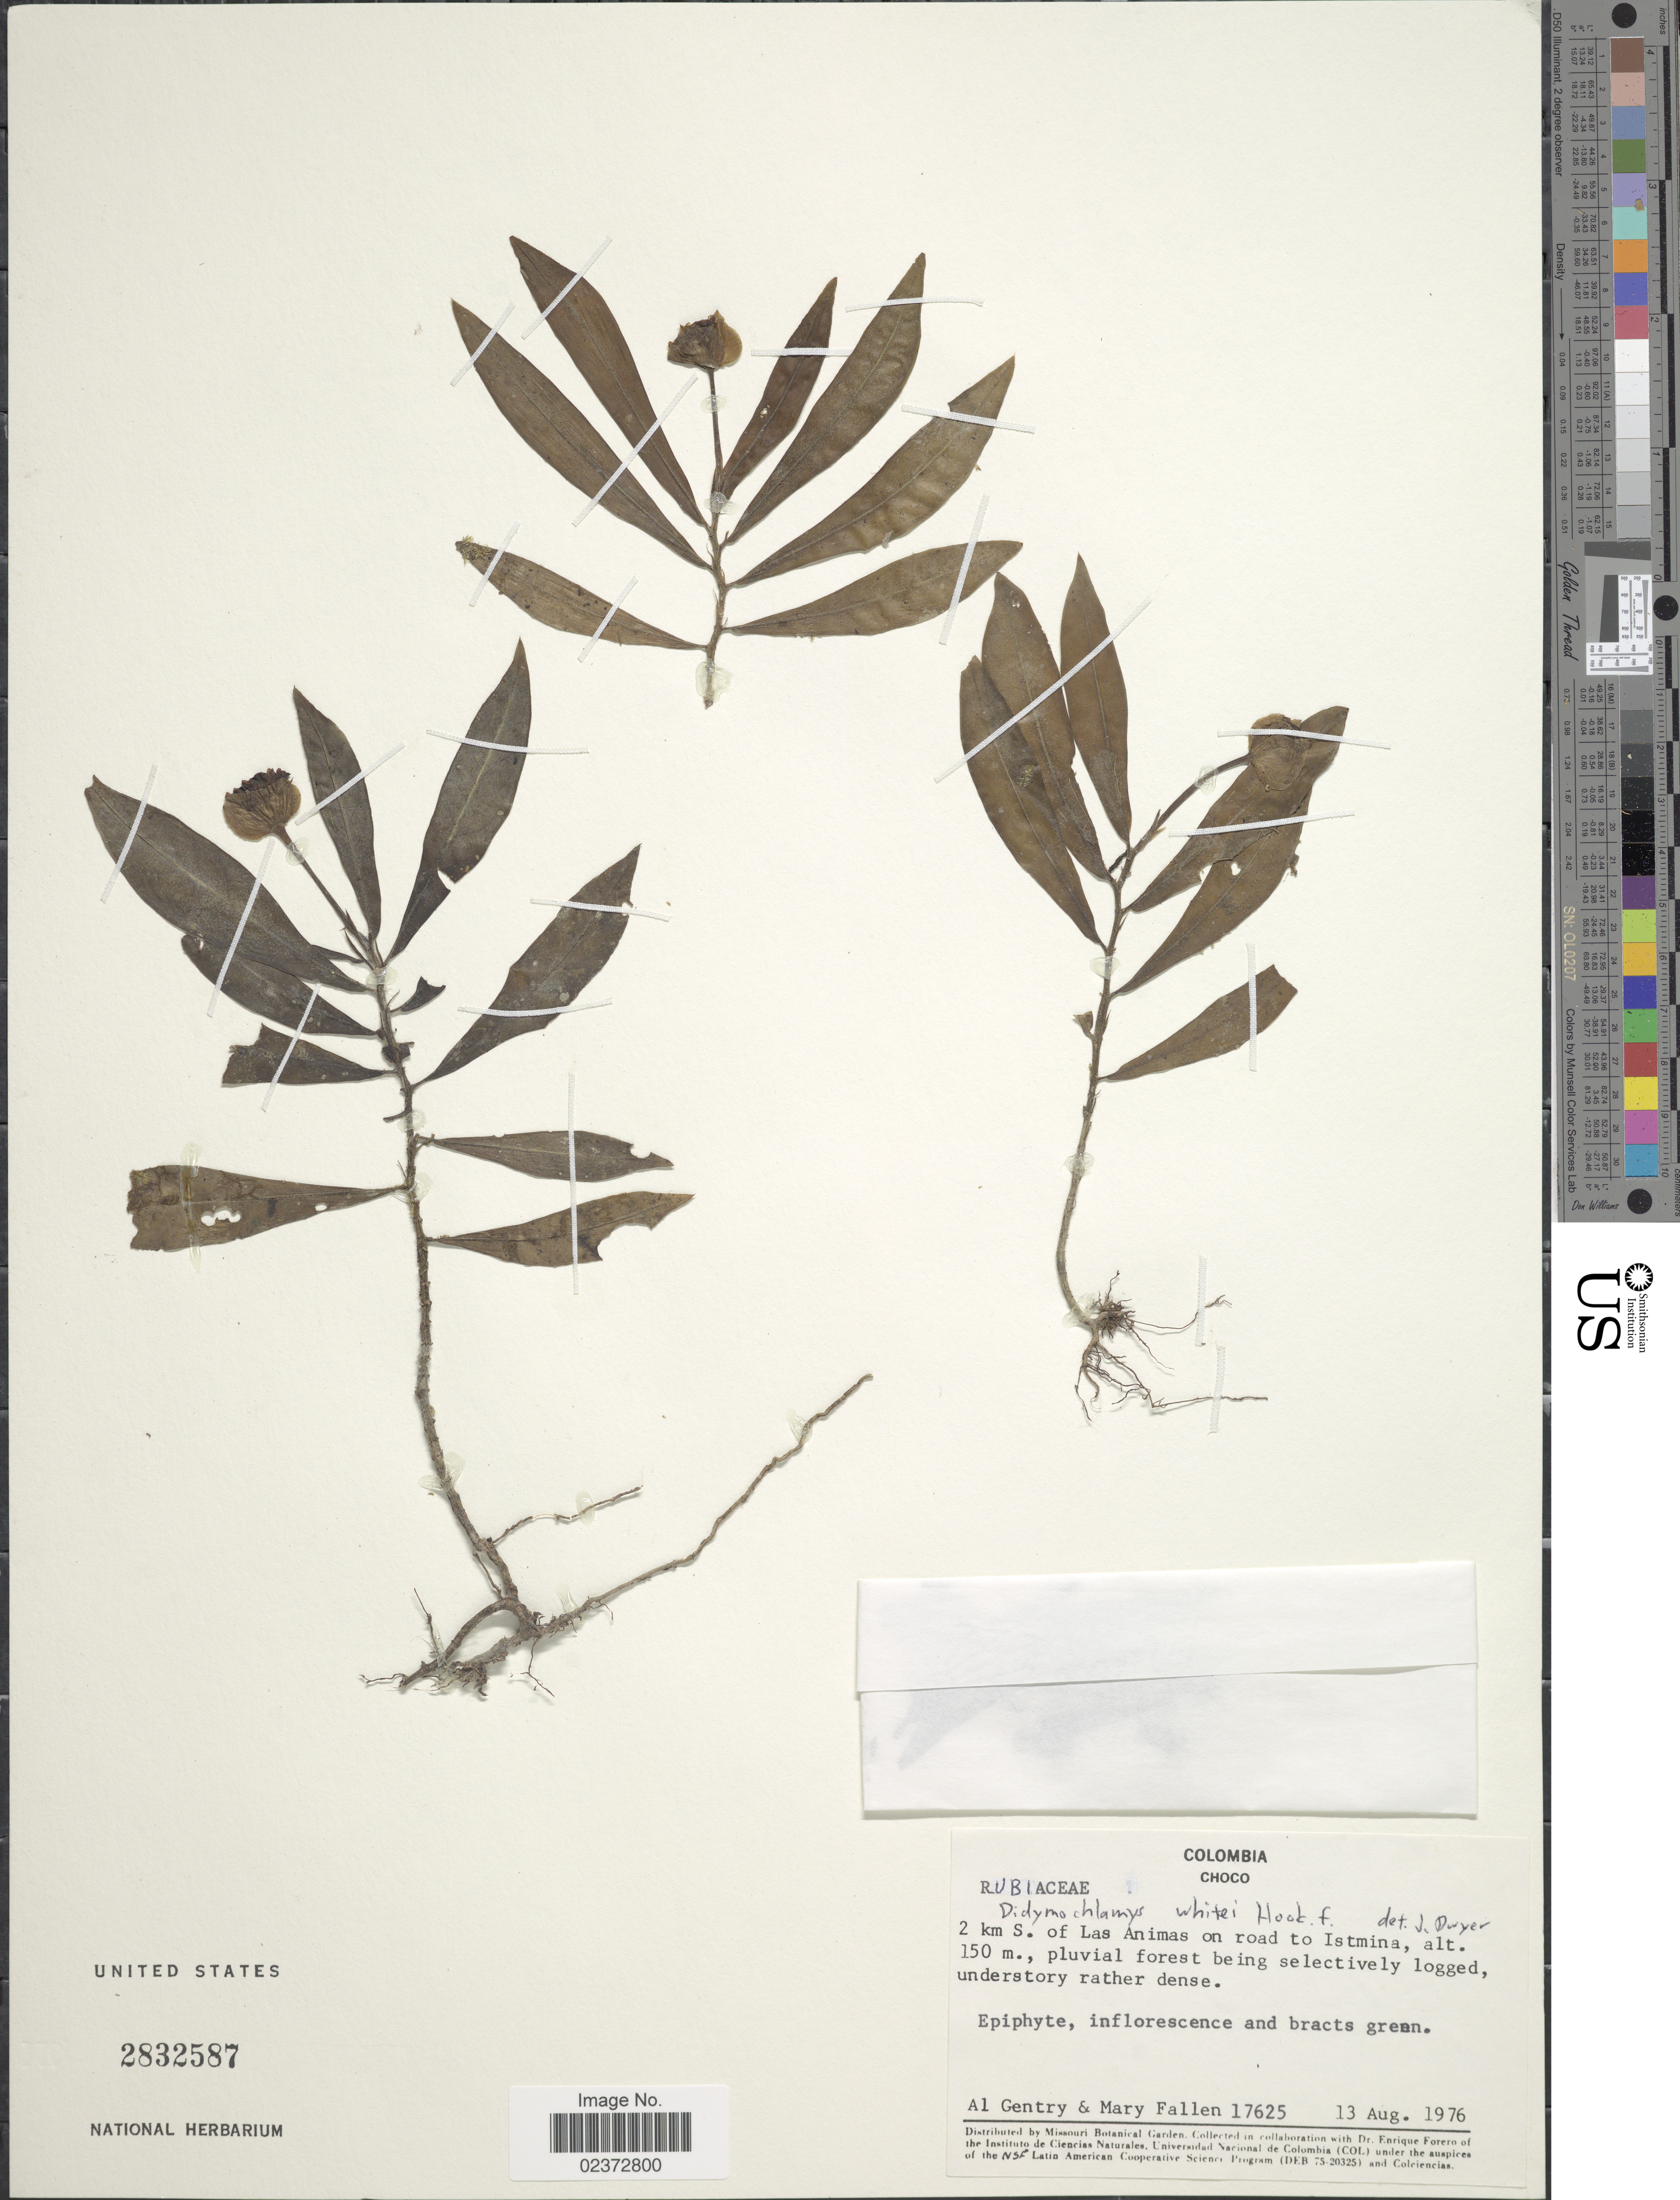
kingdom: Plantae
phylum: Tracheophyta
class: Magnoliopsida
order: Gentianales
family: Rubiaceae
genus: Didymochlamys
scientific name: Didymochlamys whitei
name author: Hook. f.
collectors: A. H. Gentry & M. Fallen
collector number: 17625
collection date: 1976-08-13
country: Colombia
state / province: Chocó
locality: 2 km S of Las Animas on road to Istmina., pluvial forest being selectively logged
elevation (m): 150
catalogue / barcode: US 2832587